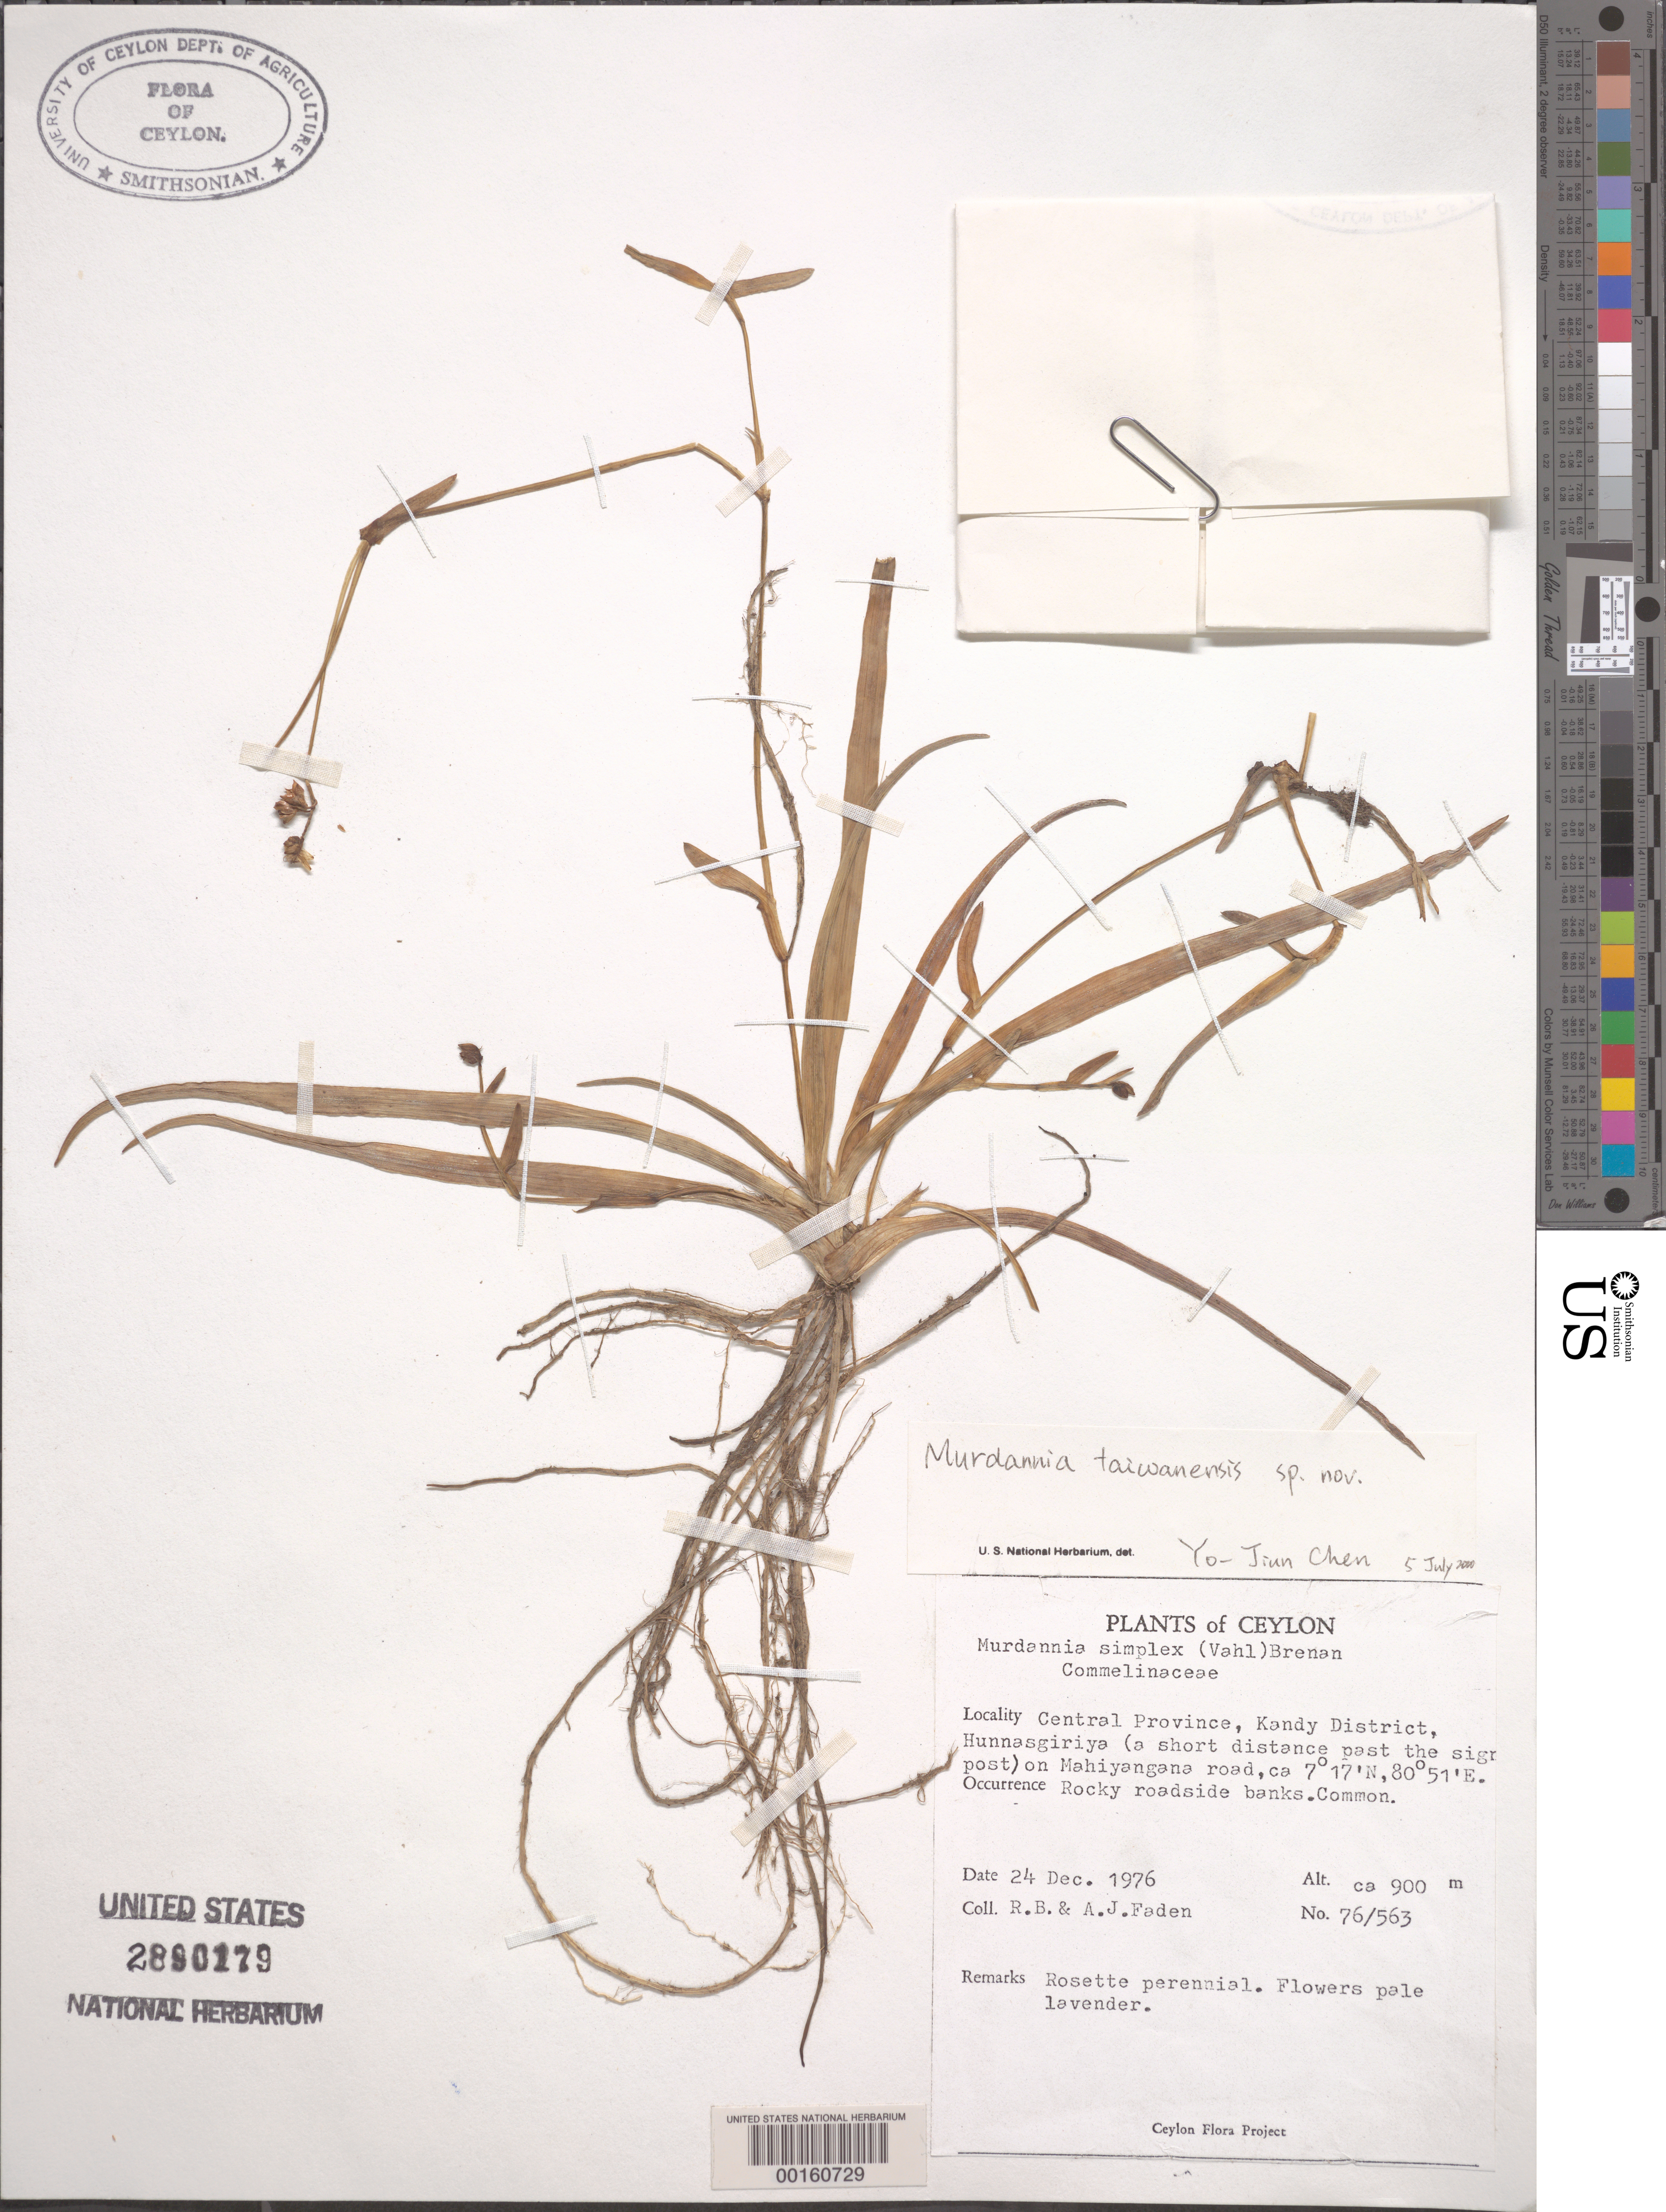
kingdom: Plantae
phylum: Tracheophyta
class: Liliopsida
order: Commelinales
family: Commelinaceae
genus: Murdannia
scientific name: Murdannia simplex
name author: (Vahl) Brenan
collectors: R. B. Faden & A. J. Faden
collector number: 76/563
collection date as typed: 24 Dec 1976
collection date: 1976-12-24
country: Sri Lanka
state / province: Central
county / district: Kandy Dist.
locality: Hunnasgiriya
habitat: Rocky roadside banks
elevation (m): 900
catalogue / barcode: US 2890179